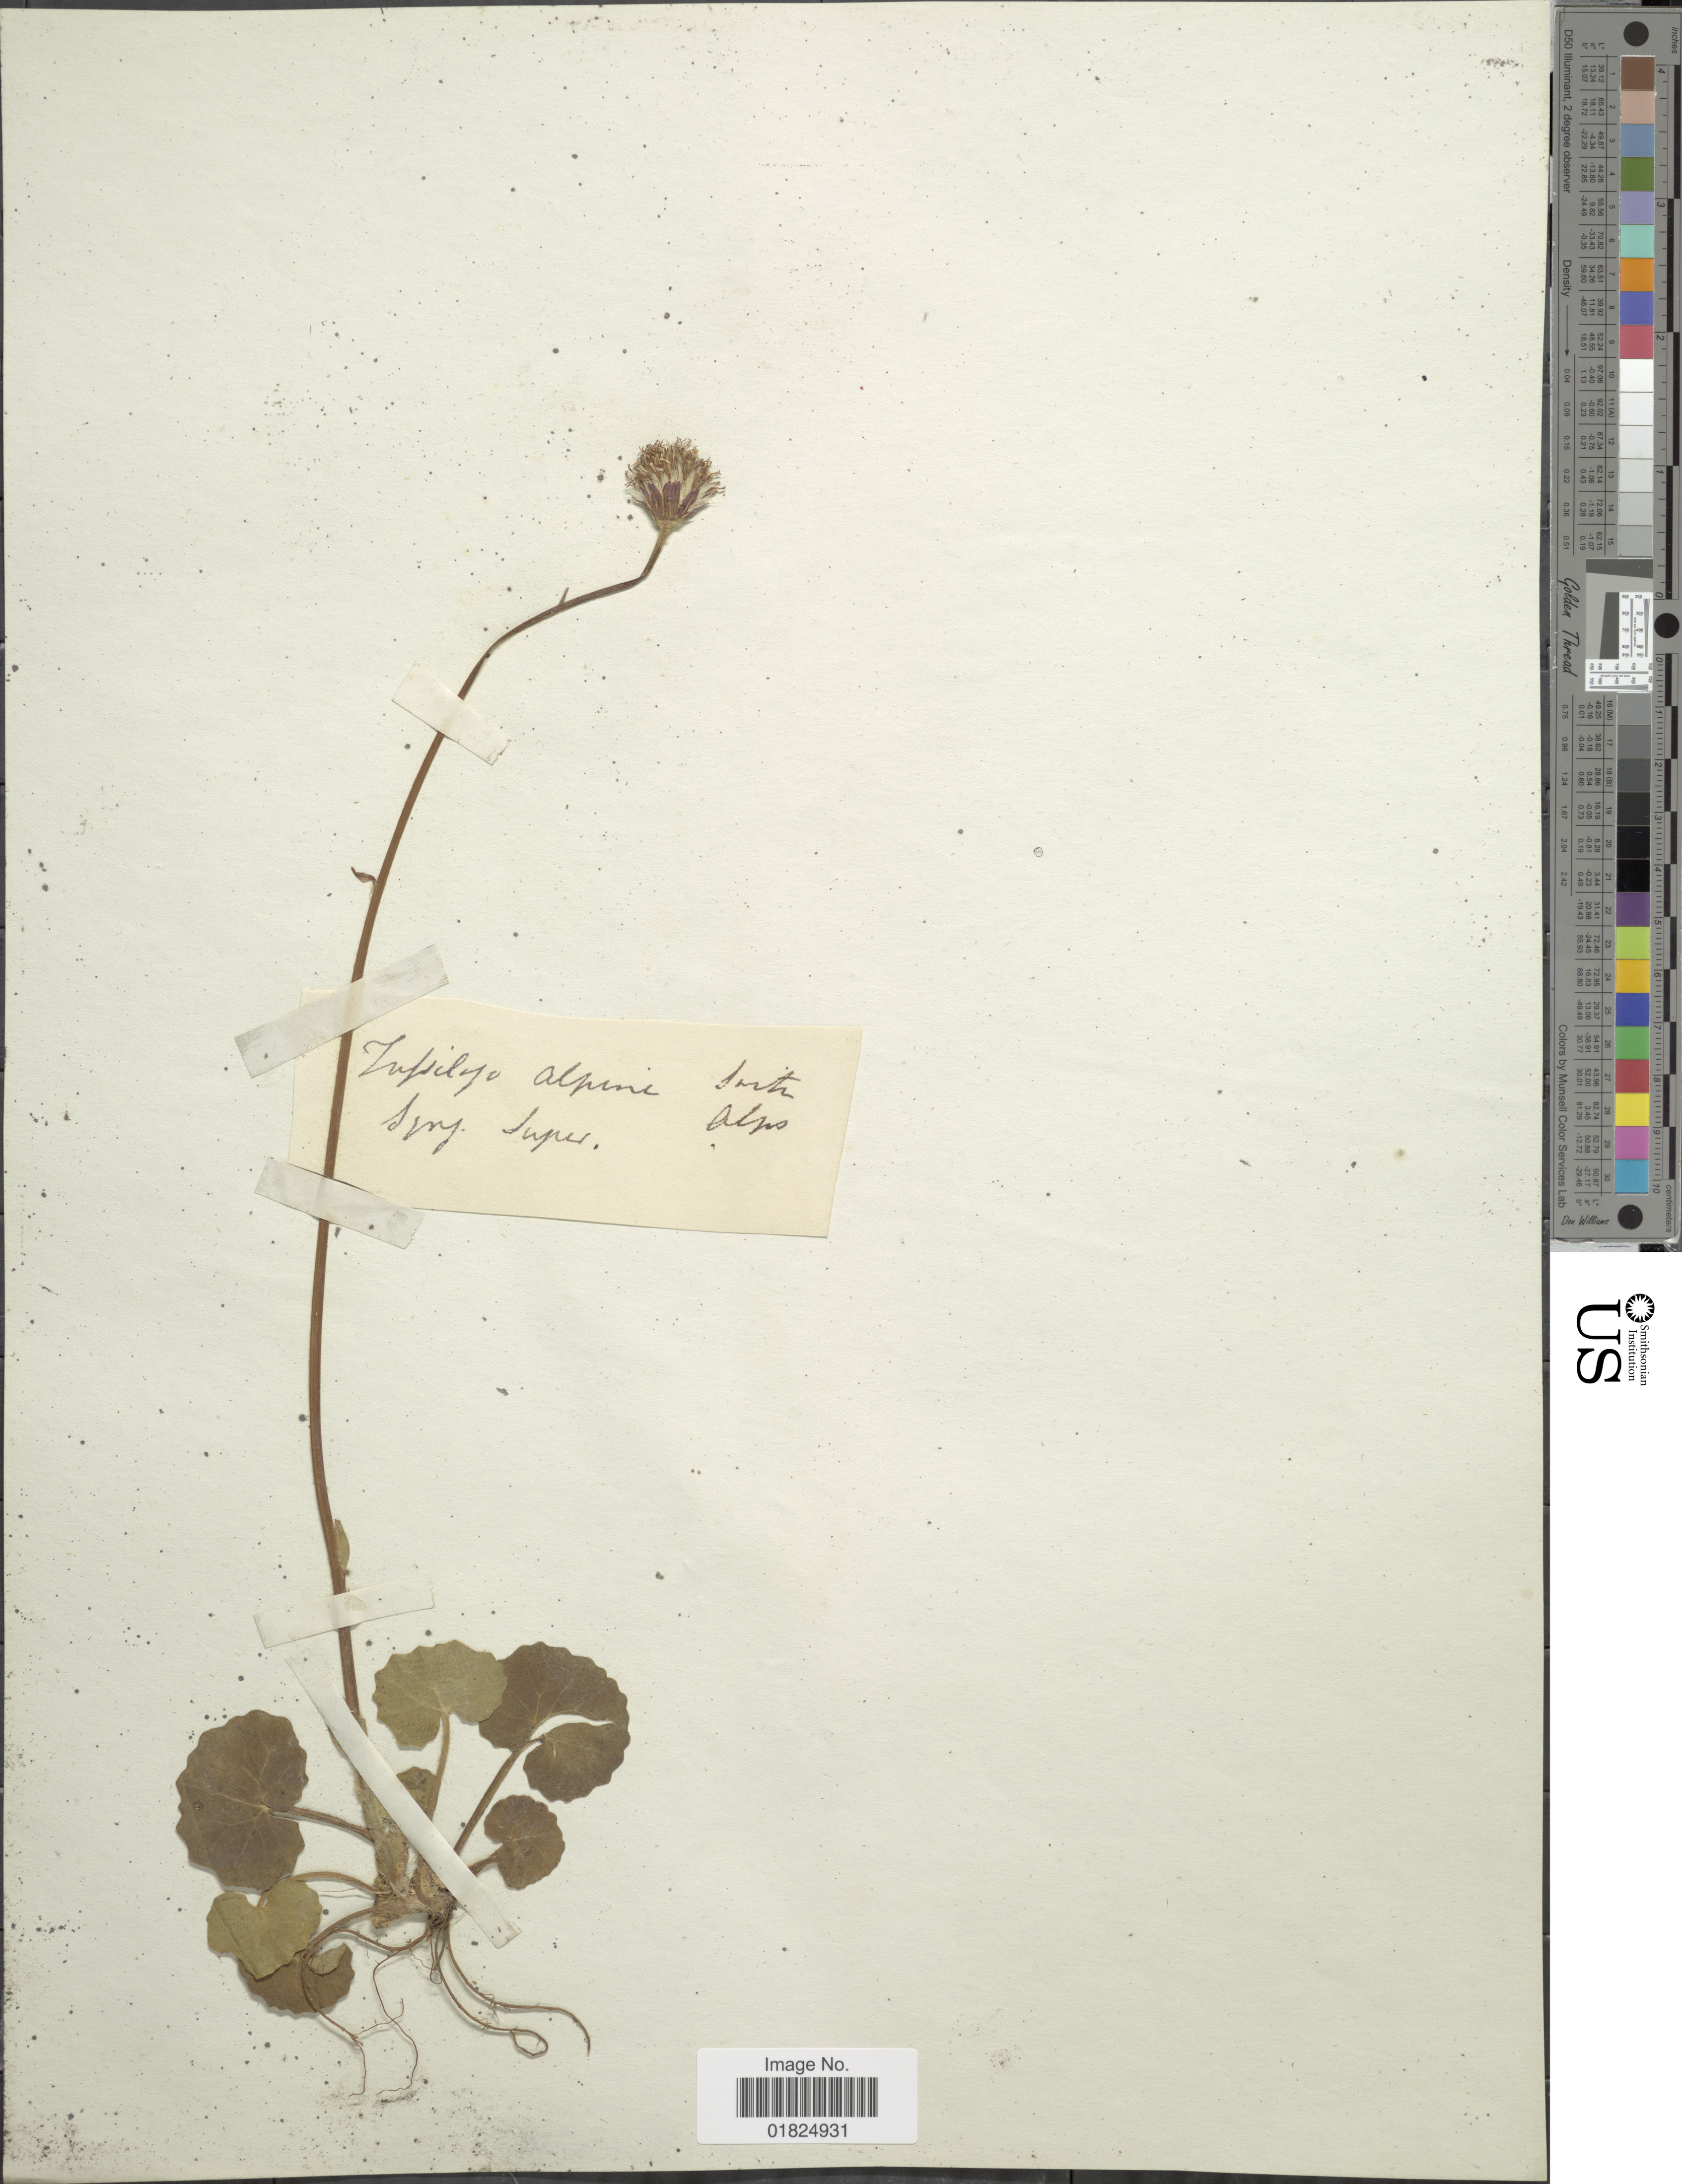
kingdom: Plantae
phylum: Tracheophyta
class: Magnoliopsida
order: Asterales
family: Asteraceae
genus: Petasites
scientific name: Petasites albus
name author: (L.) Gaertn.